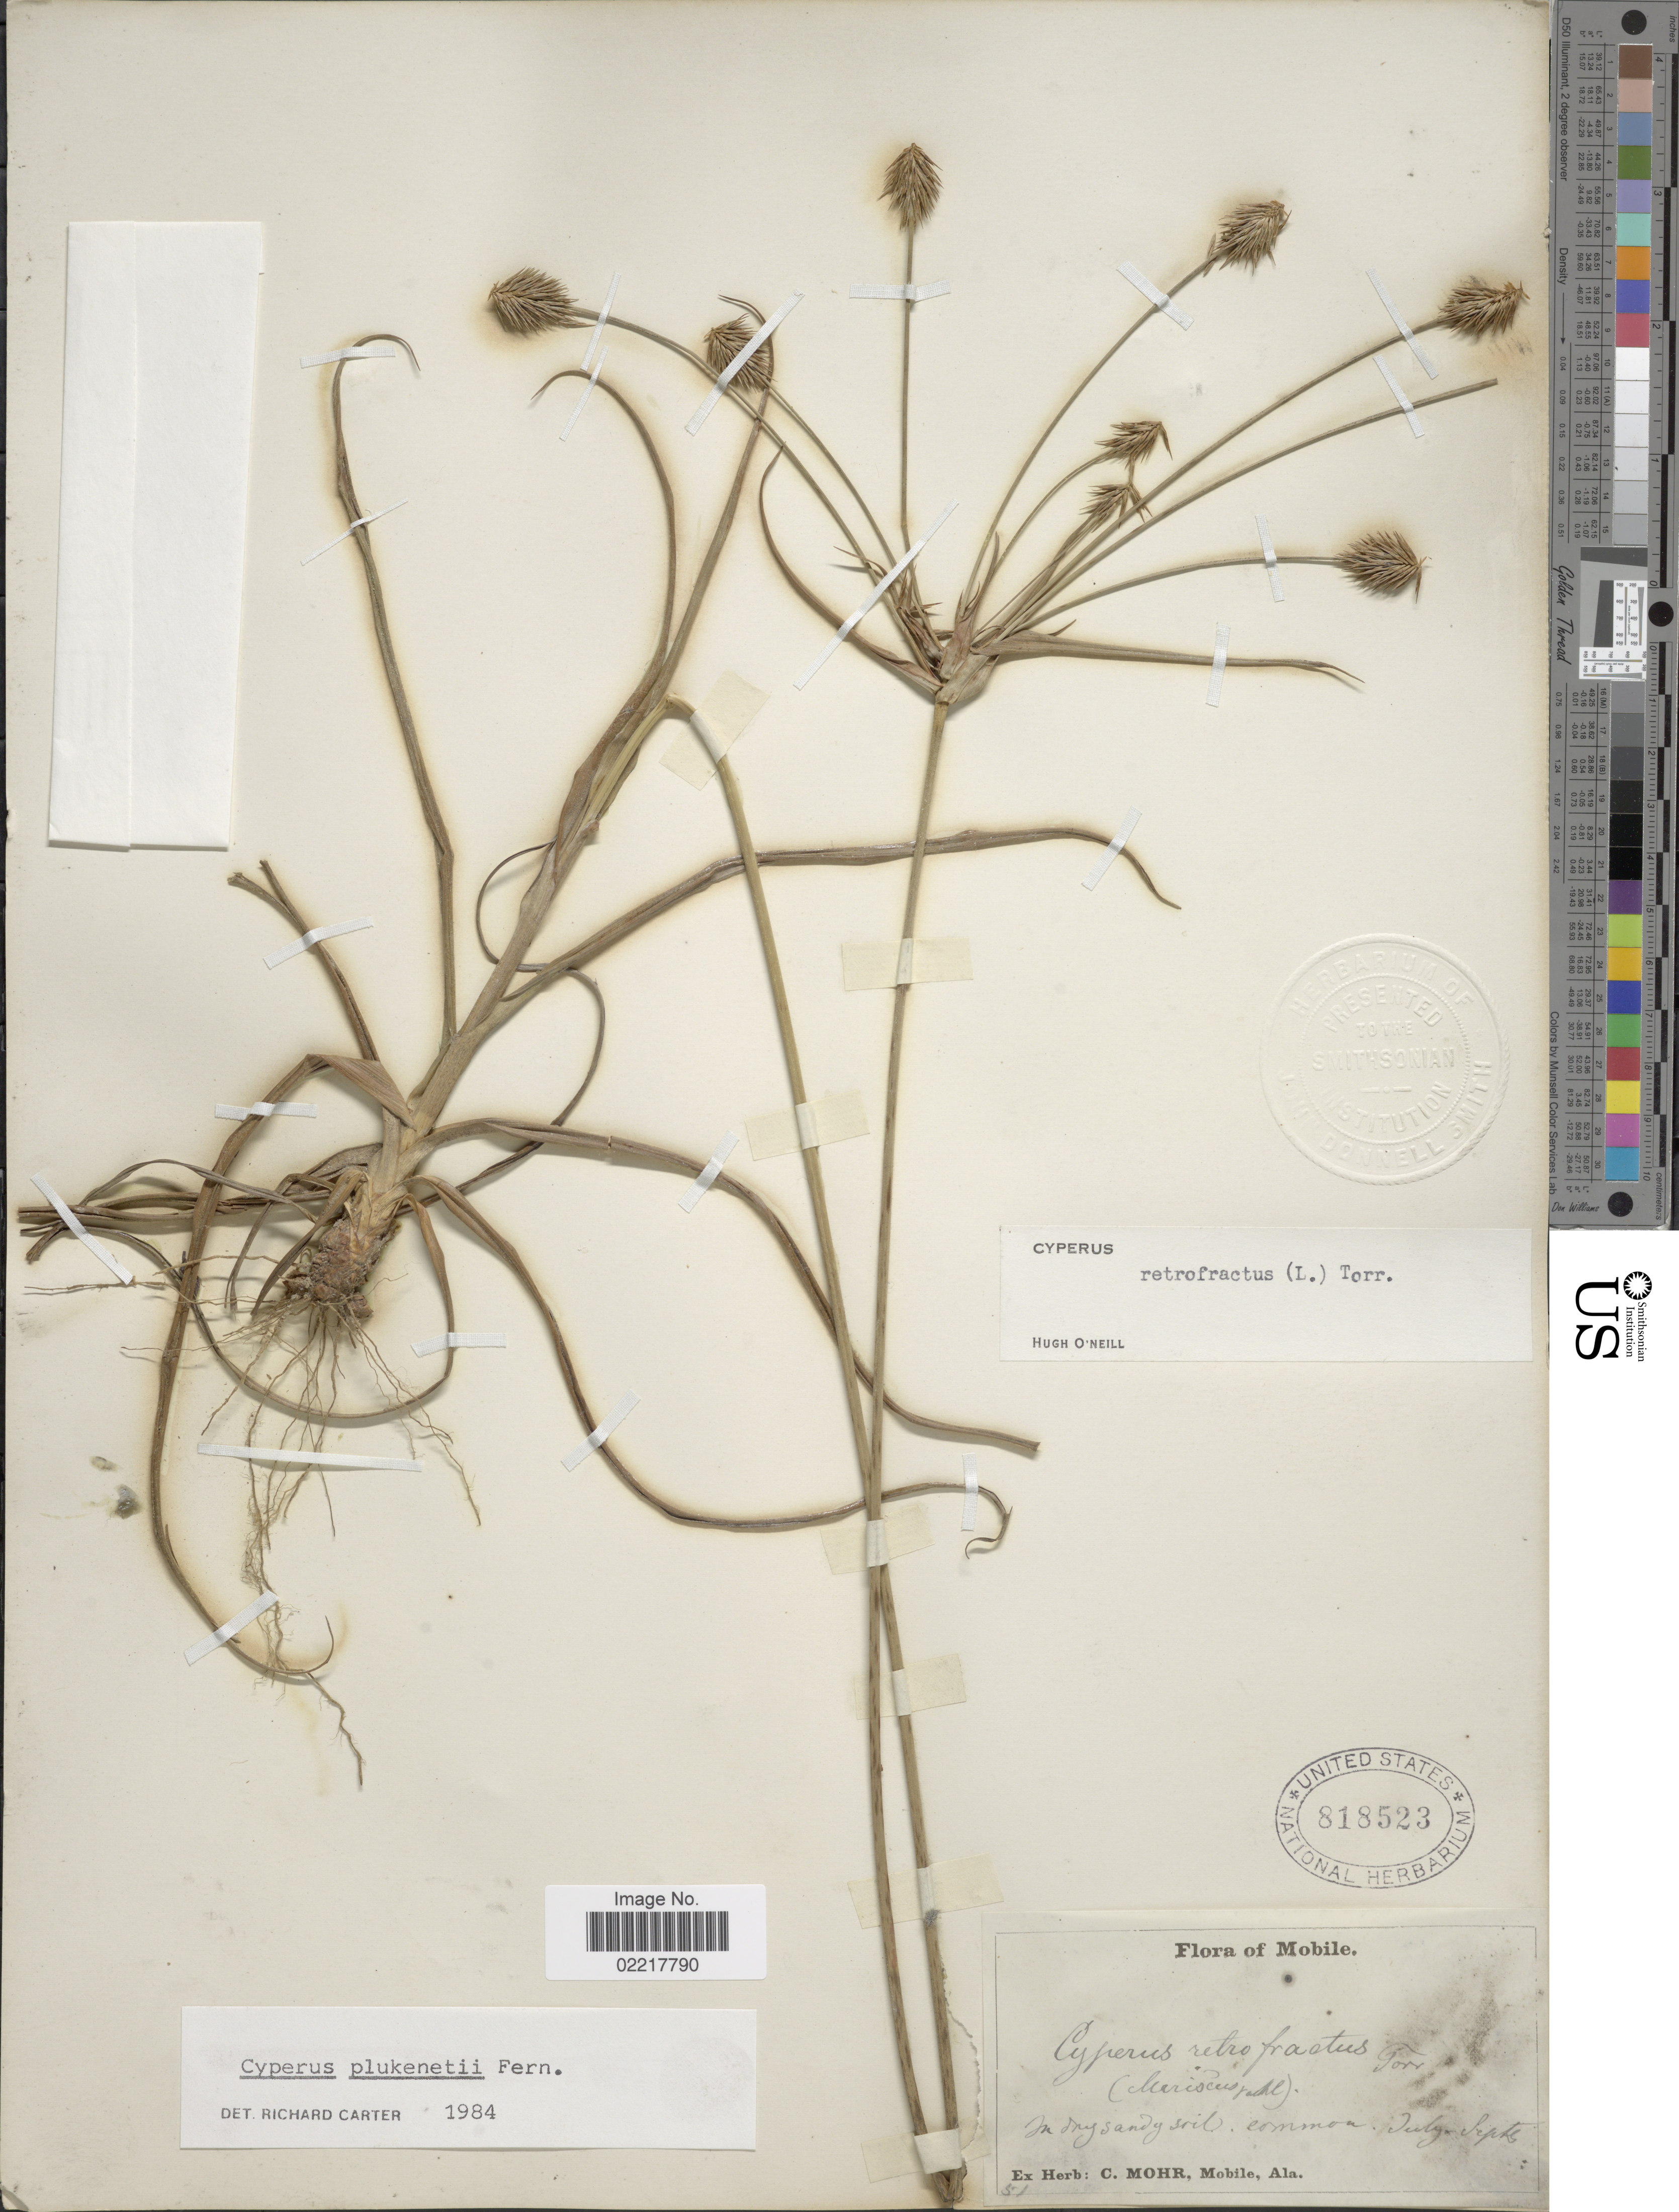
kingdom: Plantae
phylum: Tracheophyta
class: Liliopsida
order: Poales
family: Cyperaceae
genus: Cyperus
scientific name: Cyperus plukenetii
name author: Fernald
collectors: ex herb. C. Mohr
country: United States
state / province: Alabama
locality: Mobile, In dry sandy soil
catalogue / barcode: US 818523